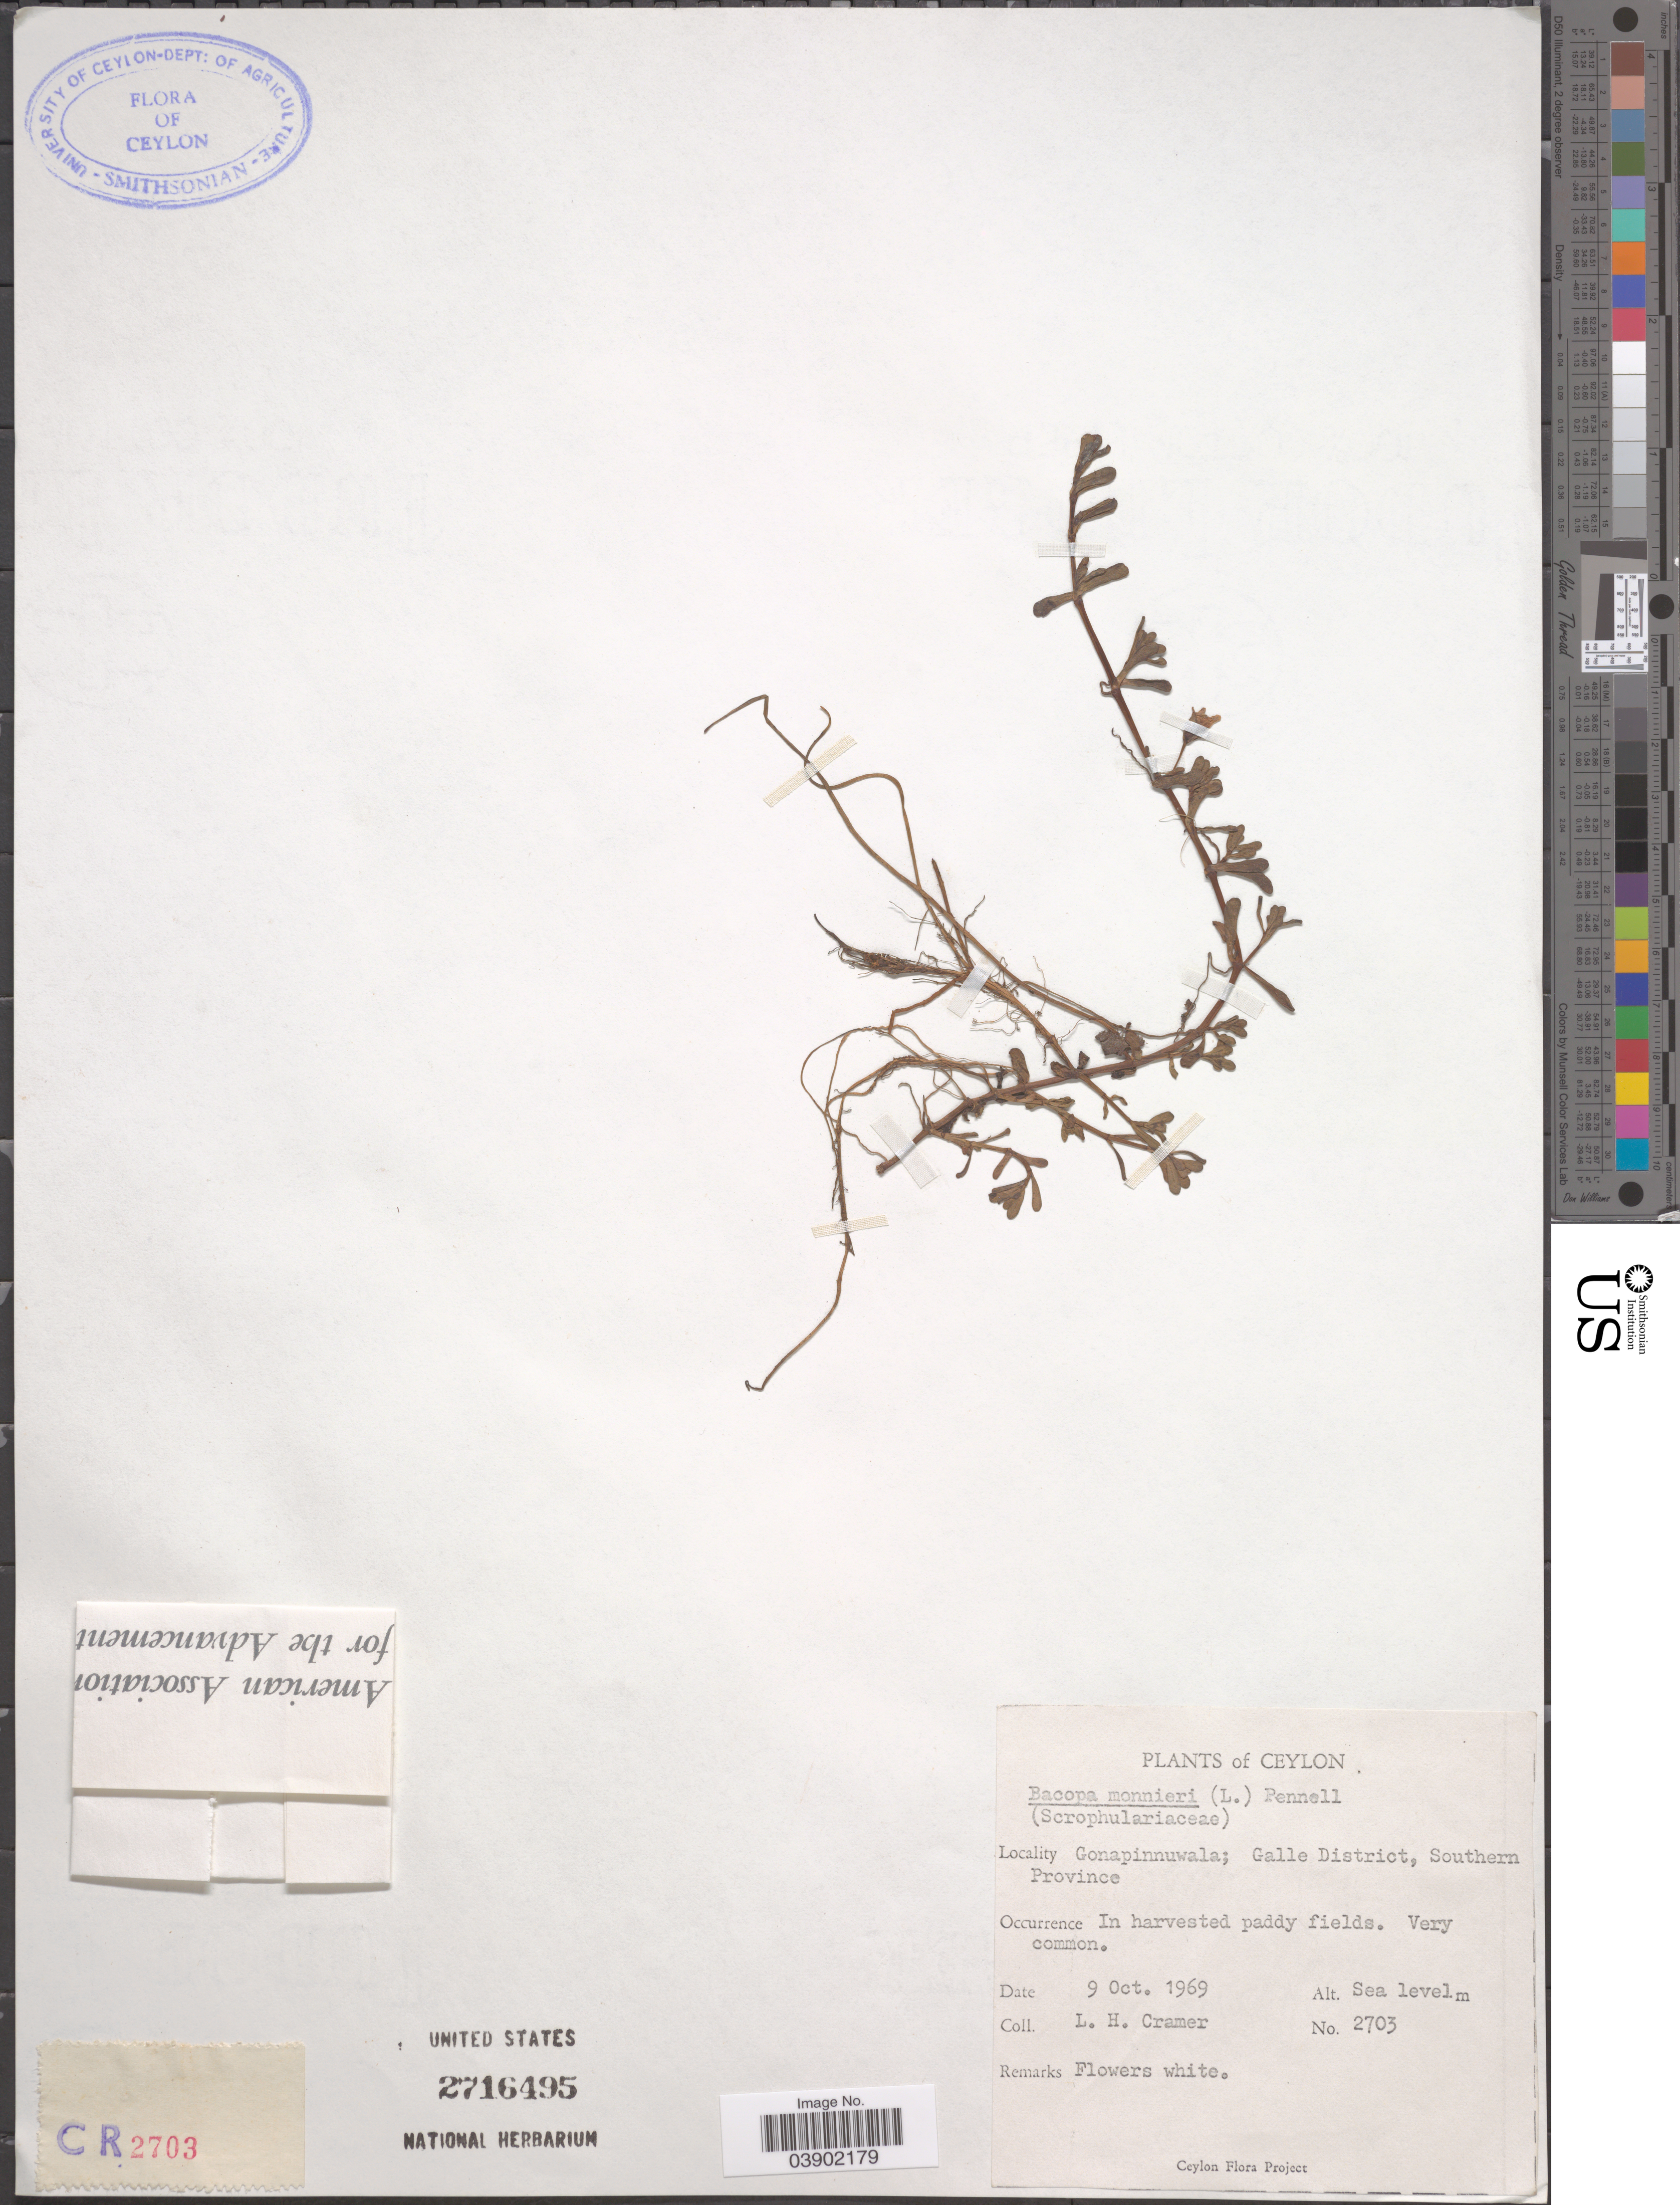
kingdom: Plantae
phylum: Tracheophyta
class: Magnoliopsida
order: Lamiales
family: Plantaginaceae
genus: Bacopa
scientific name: Bacopa monnieri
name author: (L.) Wettst.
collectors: L. H. Cramer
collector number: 2703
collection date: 1969-10-09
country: Sri Lanka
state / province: Southern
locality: Ceylon. Gonapinnuwala; Galle District.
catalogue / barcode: US 2716495